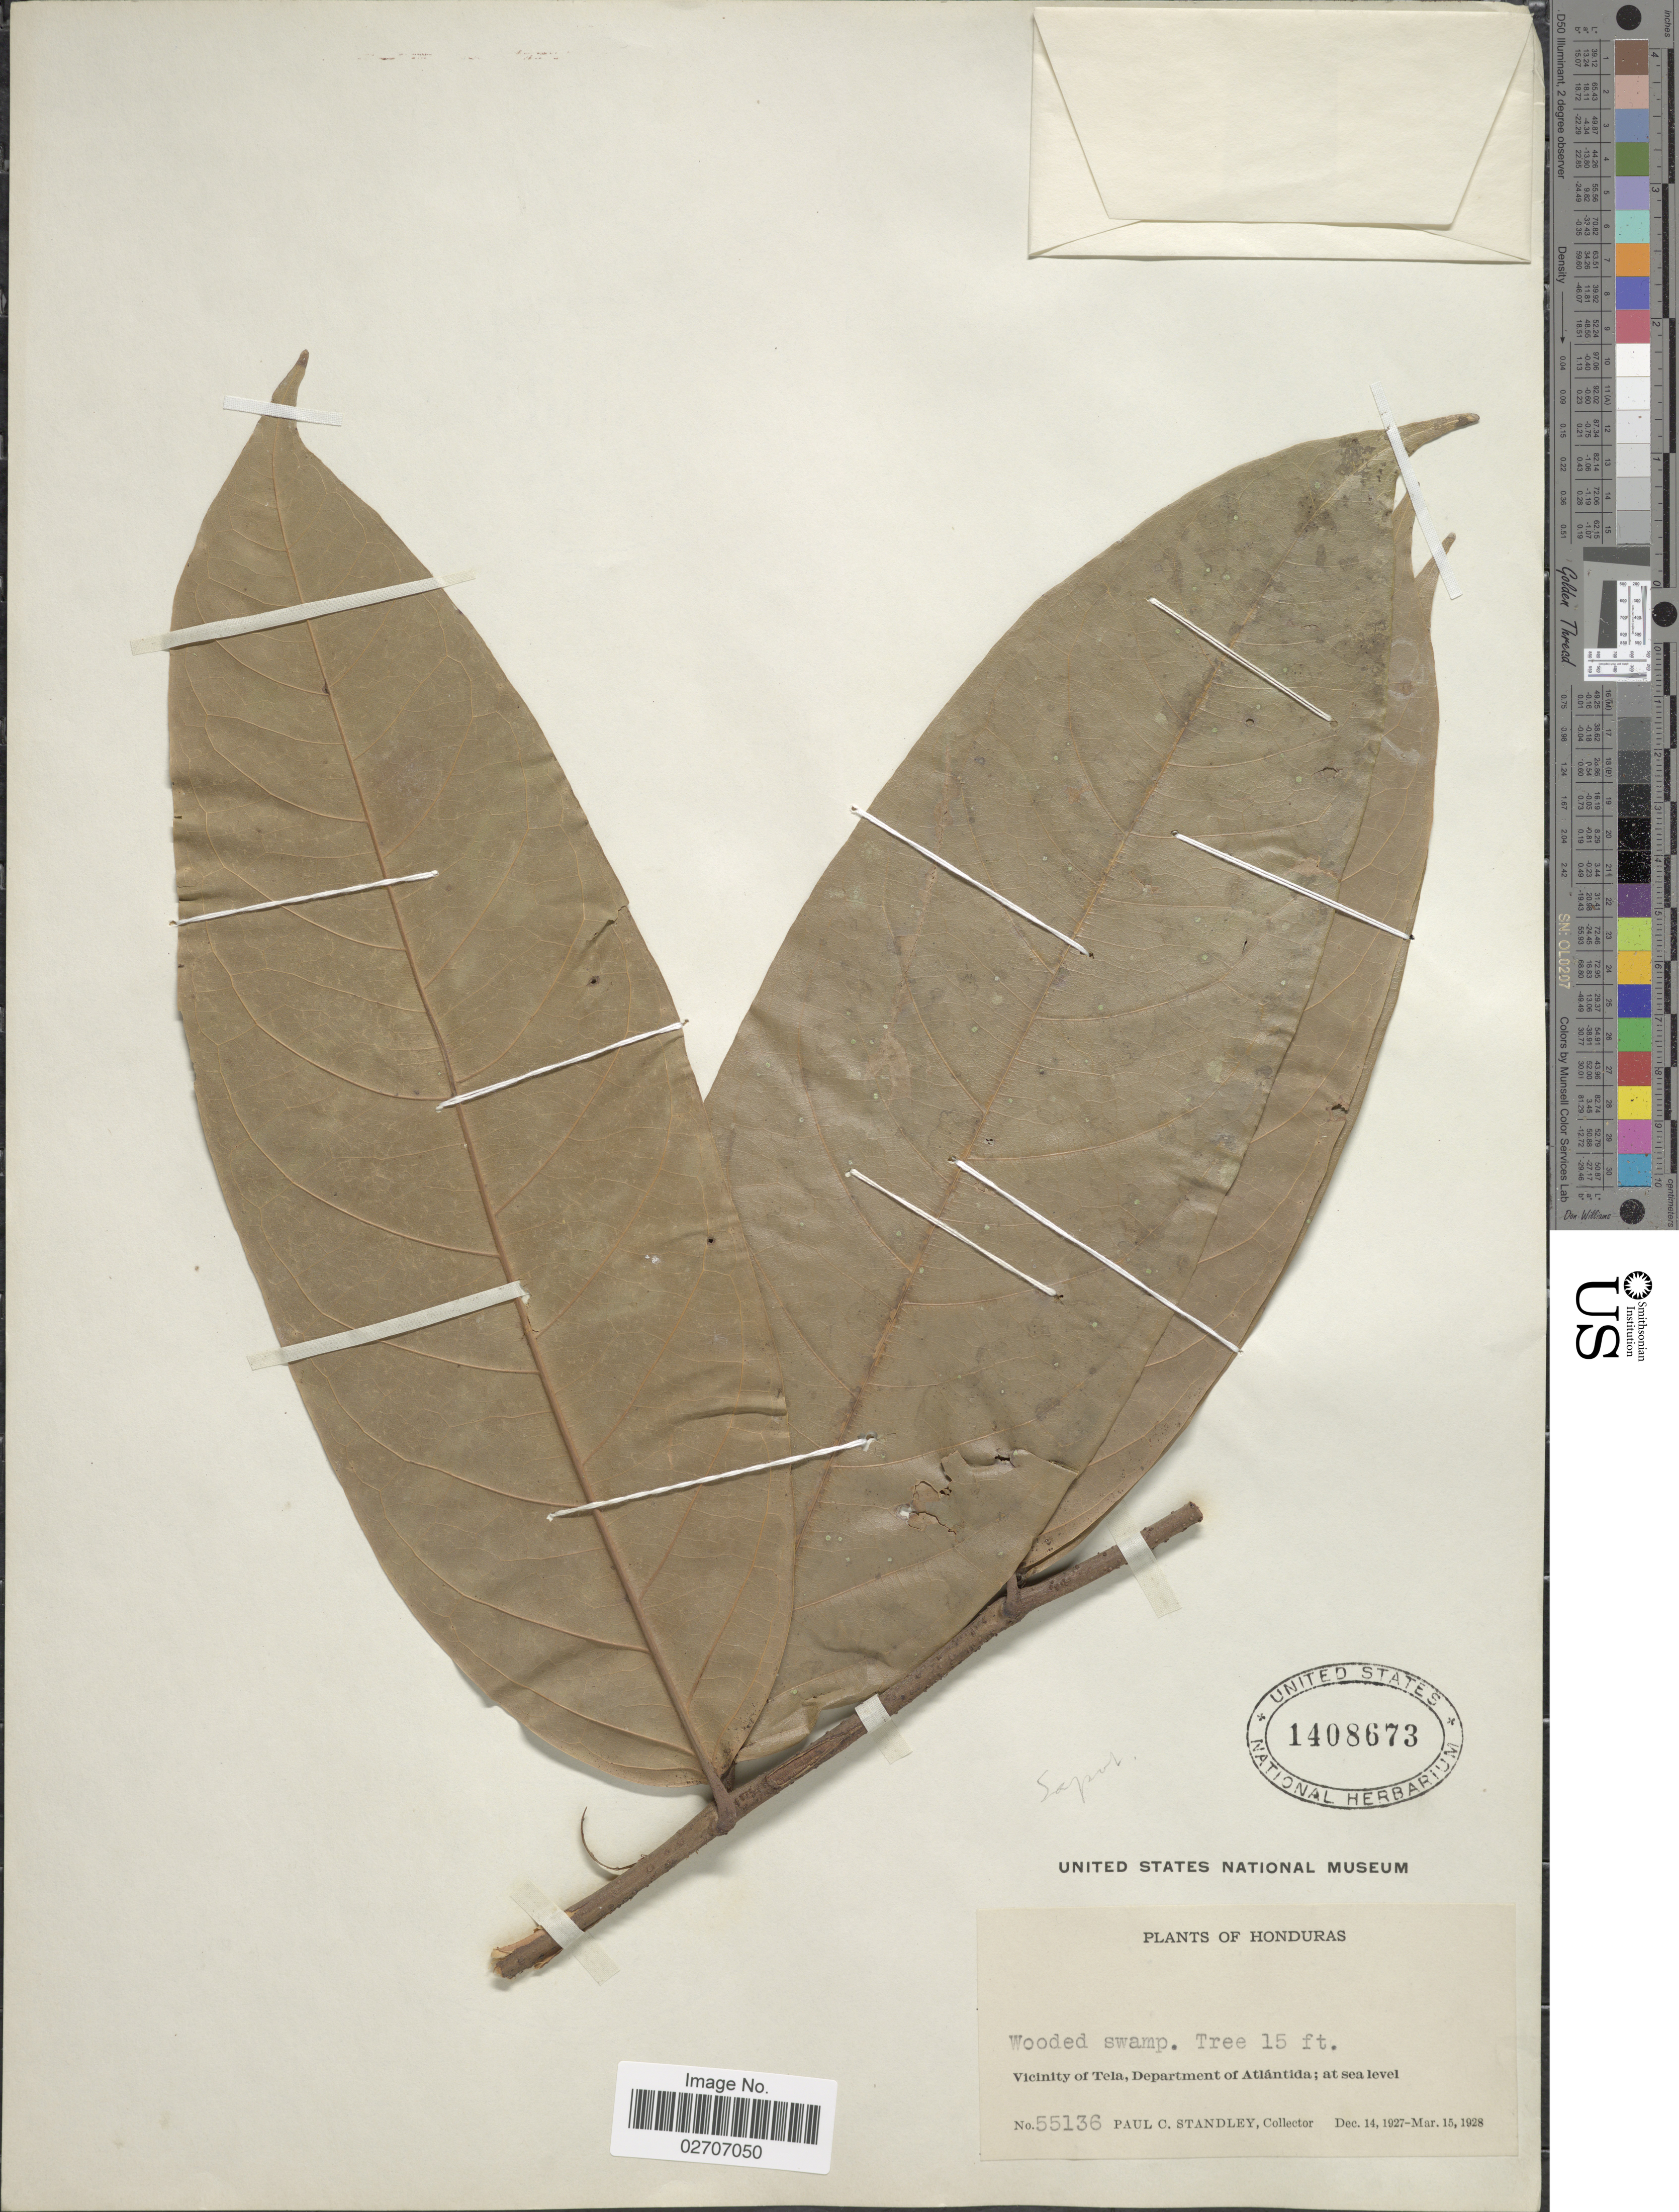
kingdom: Plantae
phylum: Tracheophyta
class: Magnoliopsida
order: Ericales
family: Sapotaceae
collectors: P. C. Standley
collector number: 55136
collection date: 1927-12-14/1928-03-15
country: Honduras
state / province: Atlántida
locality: Vicinity of Tela, Department of Atlántida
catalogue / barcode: US 1408673